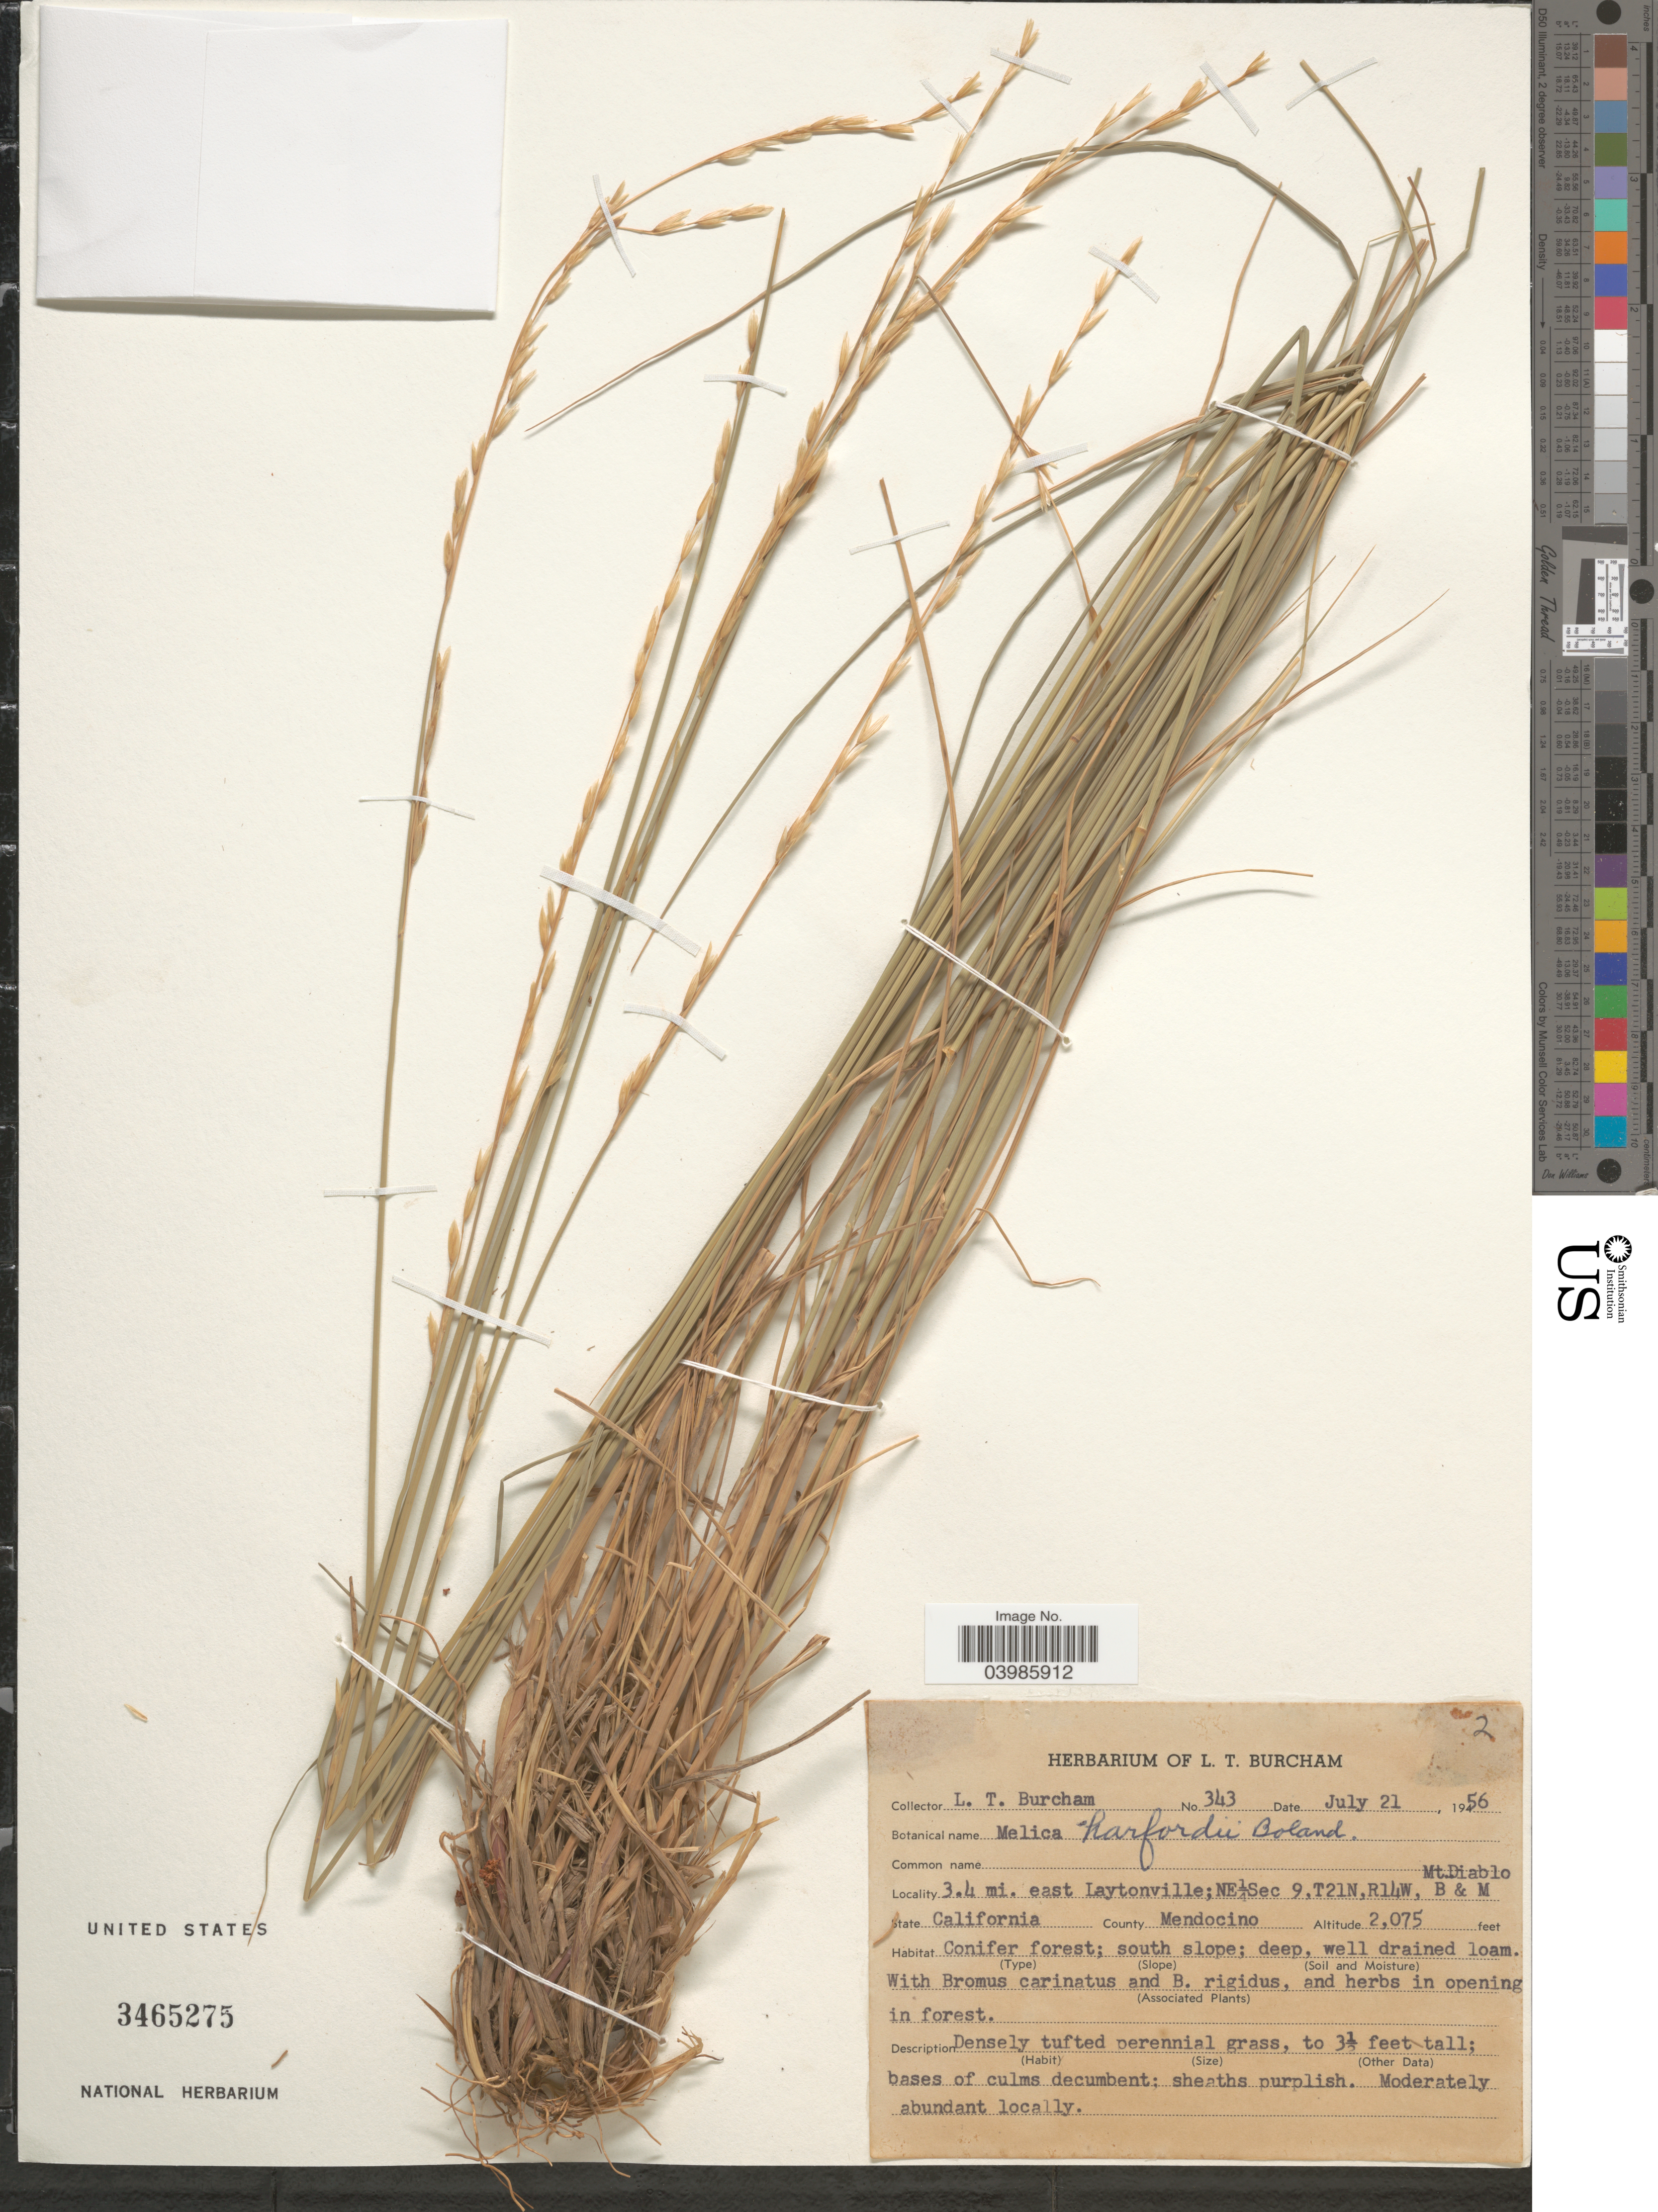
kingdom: Plantae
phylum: Tracheophyta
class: Liliopsida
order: Poales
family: Poaceae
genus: Melica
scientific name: Melica harfordii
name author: Bol.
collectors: L. Burcham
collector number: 343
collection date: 1956-07-21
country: United States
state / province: California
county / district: Mendocino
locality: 3.4 mi. east Laytonville; NE¼Sec 9, T21N, R14W, Mt. Diablo B& M. County Mendocino. South slope.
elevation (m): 632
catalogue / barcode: US 3465275